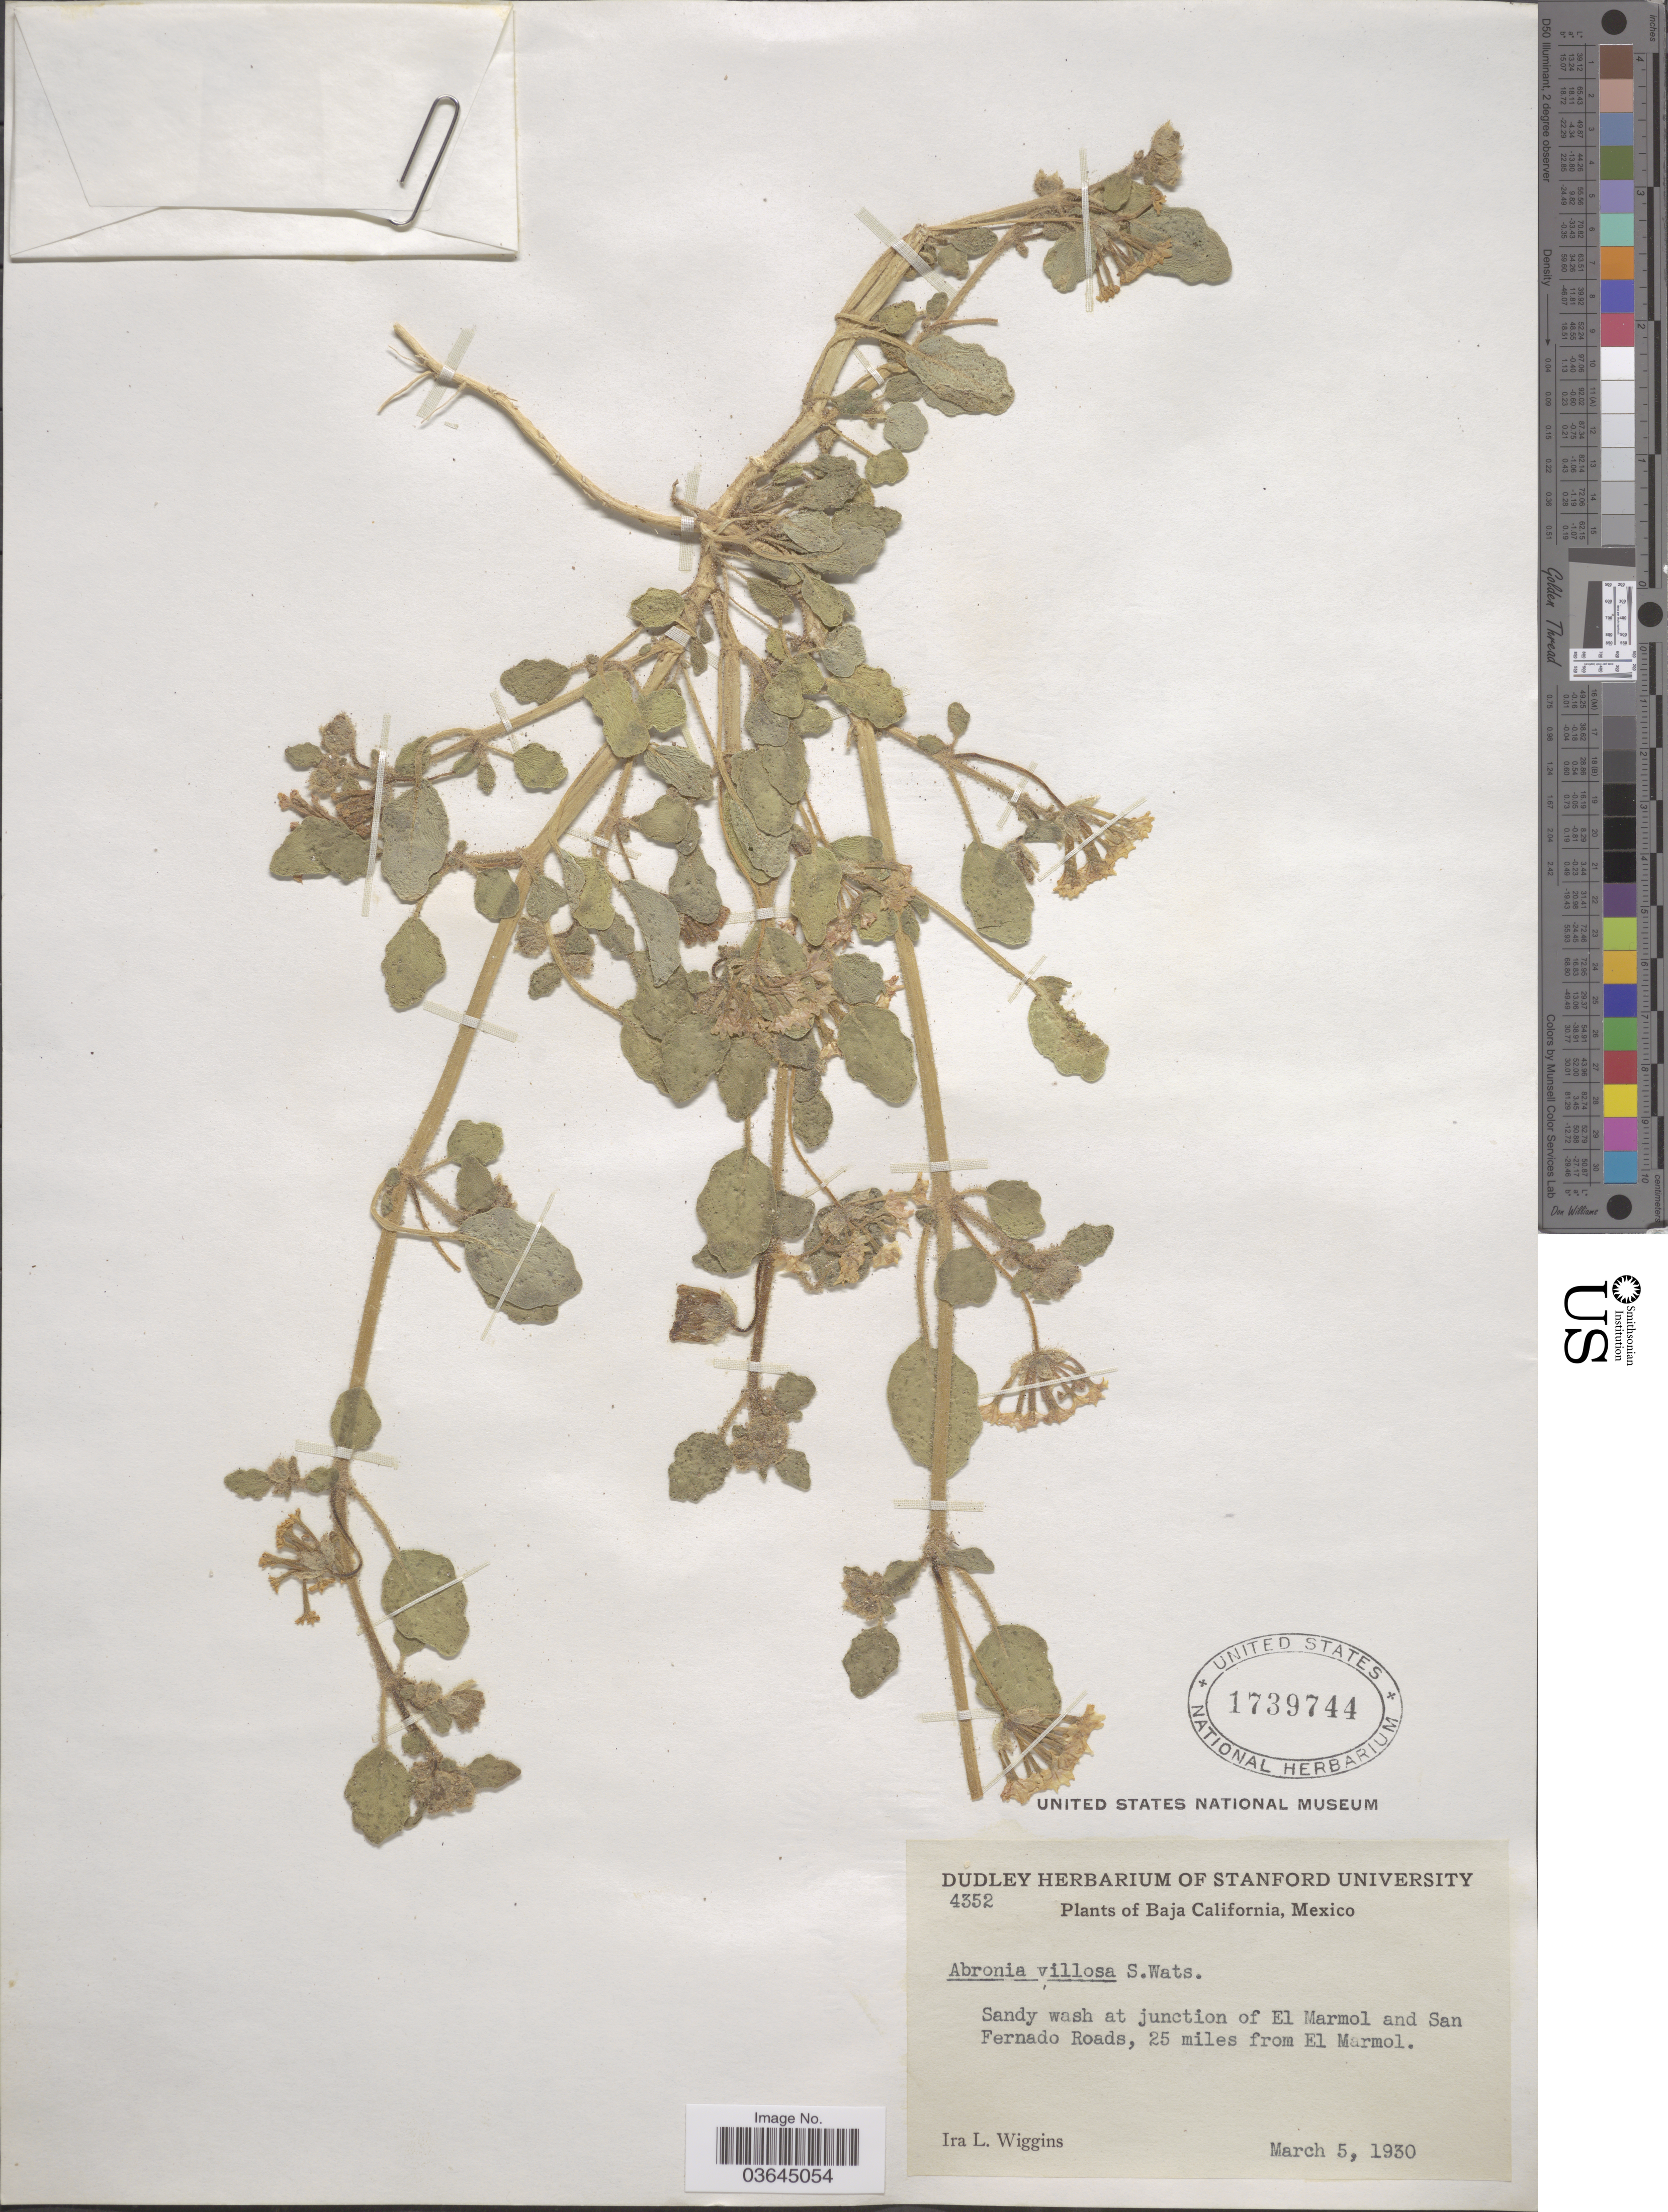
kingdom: Plantae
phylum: Tracheophyta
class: Magnoliopsida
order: Caryophyllales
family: Nyctaginaceae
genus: Abronia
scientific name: Abronia villosa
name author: S. Watson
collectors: I. L. Wiggins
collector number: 4352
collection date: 1930-03-05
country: Mexico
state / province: Baja California Norte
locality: Sandy wash at junction of El Marmol and San Fernado Road, 25 miles from El Marmol.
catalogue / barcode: US 1739744